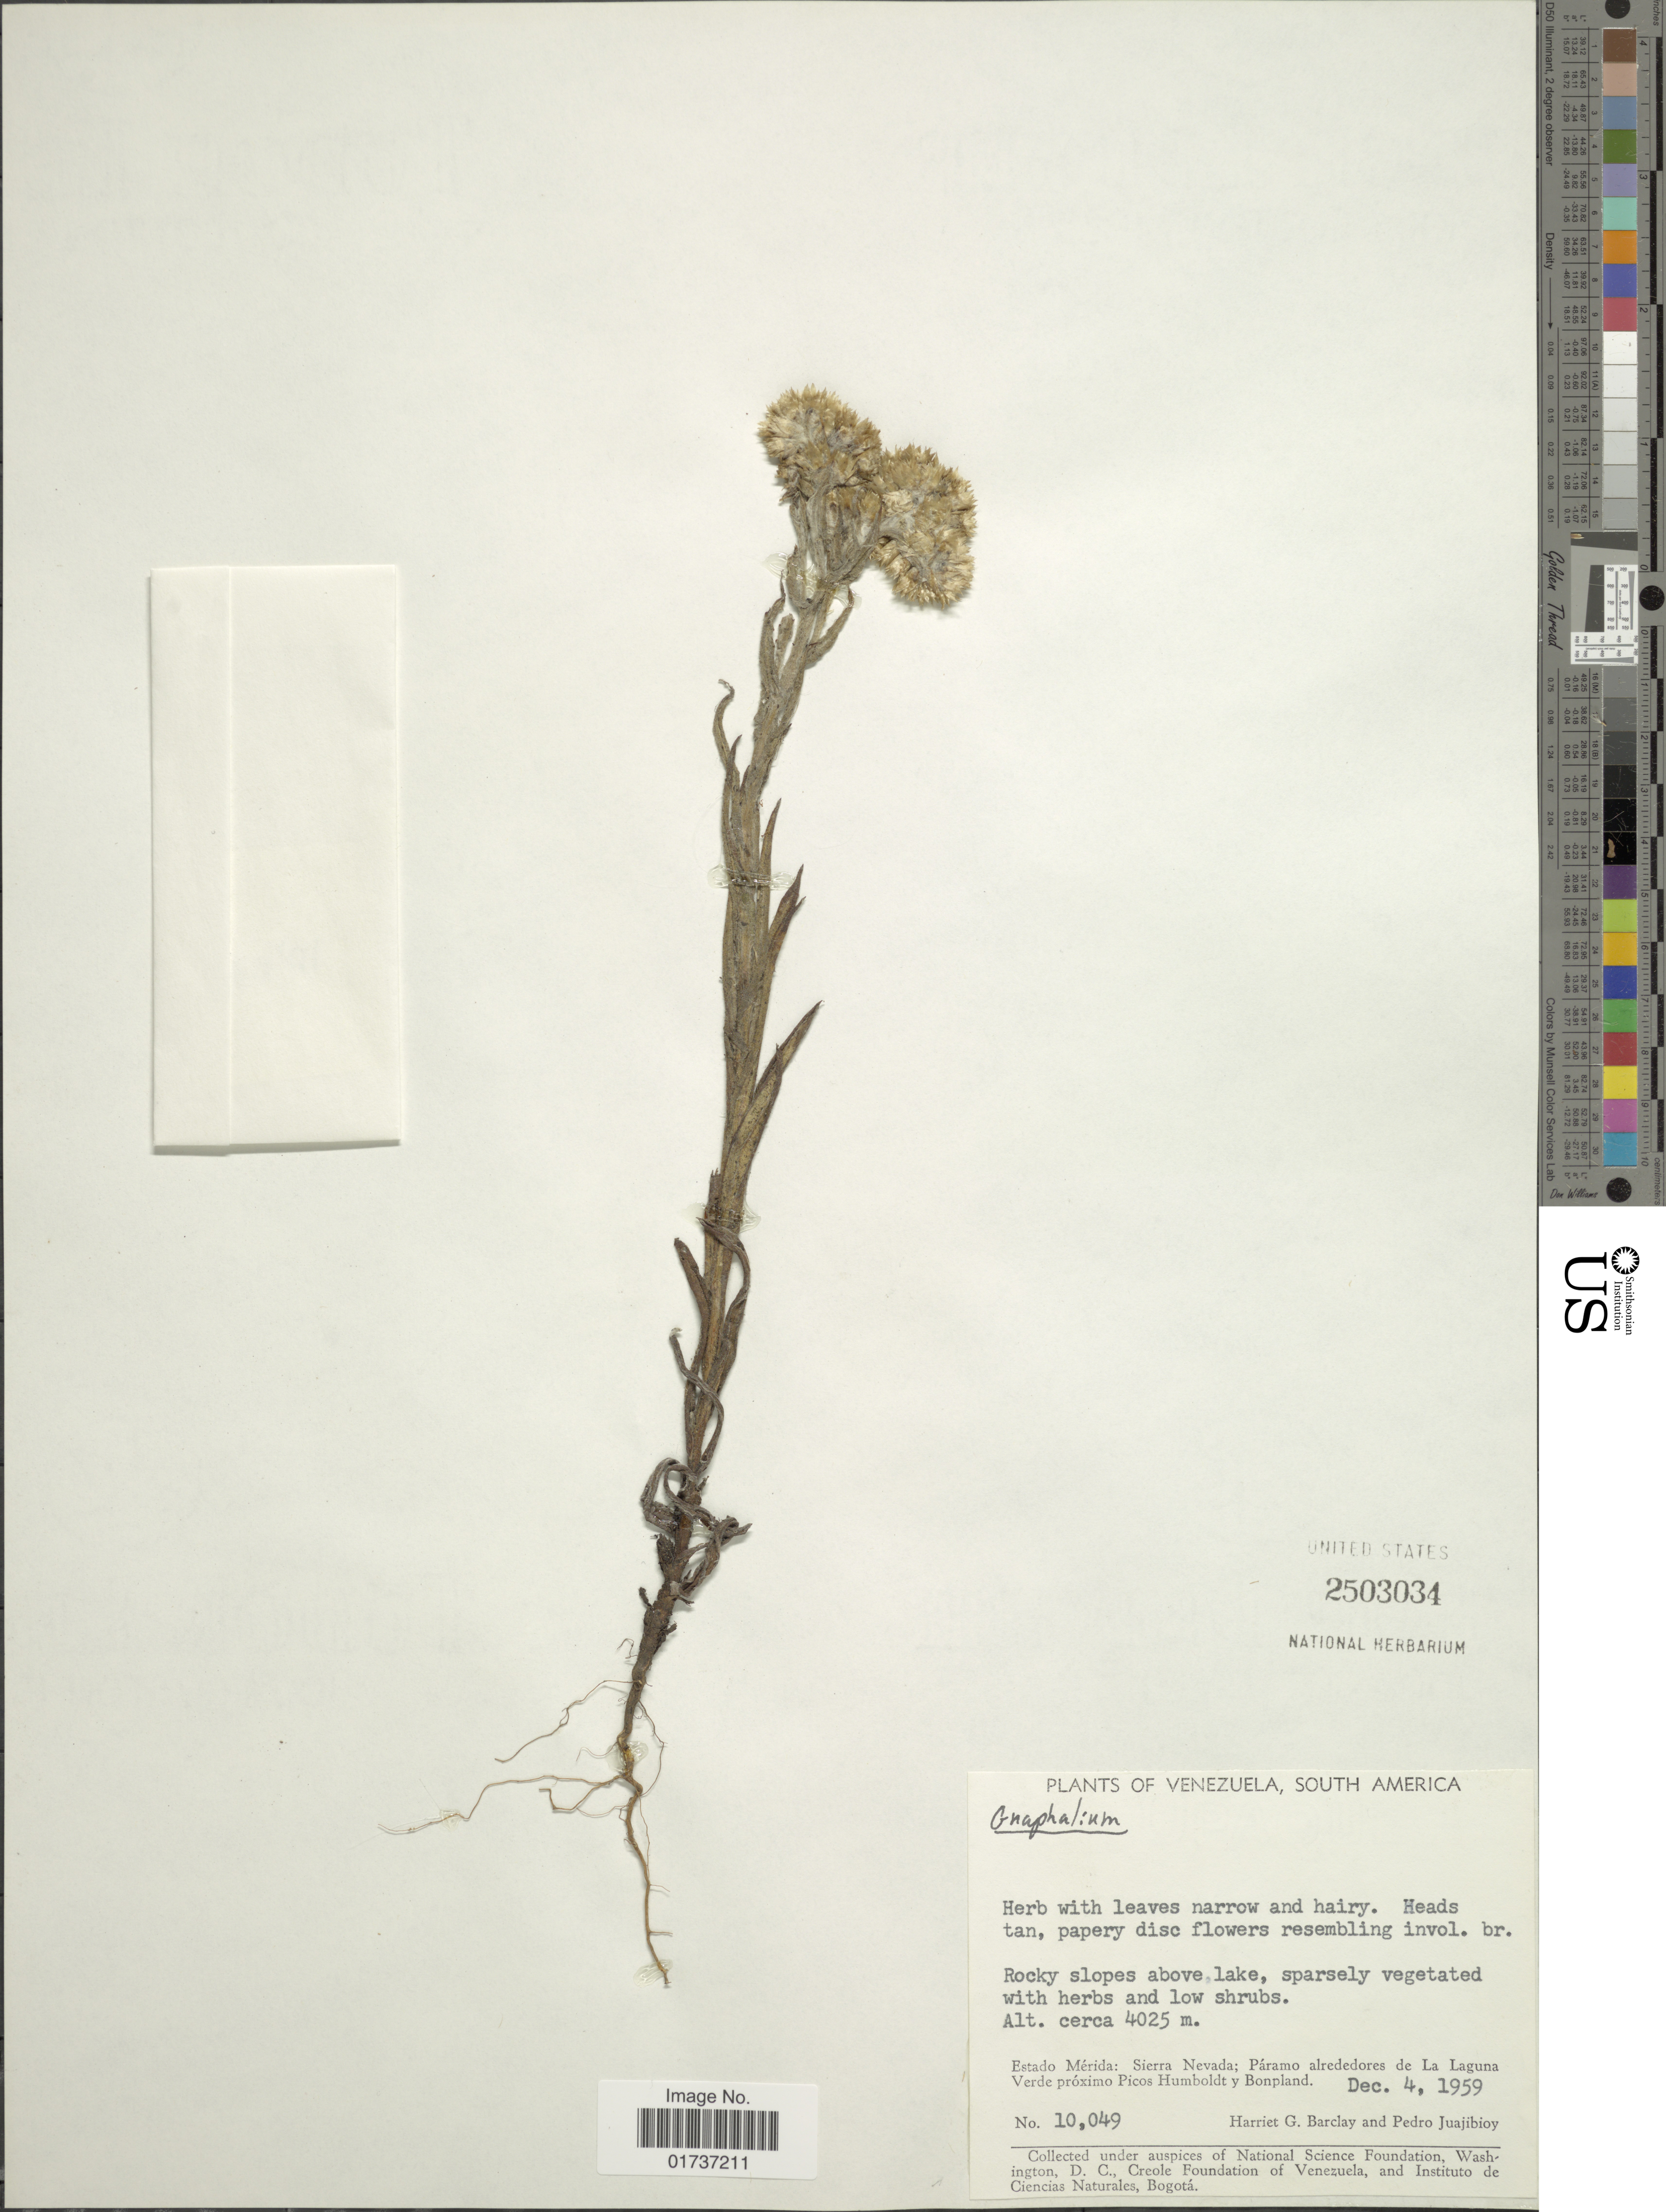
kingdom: Plantae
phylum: Tracheophyta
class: Magnoliopsida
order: Asterales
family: Asteraceae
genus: Gnaphalium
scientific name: Gnaphalium sp.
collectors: H. G. Barclay & P. Juajibioy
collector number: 10049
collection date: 1959-12-04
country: Venezuela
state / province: Mérida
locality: Sierra Nevada; Páramo alrededores de La Laguna Verde próximo Humboldt y Bonpland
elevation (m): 4025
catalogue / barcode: US 2503034